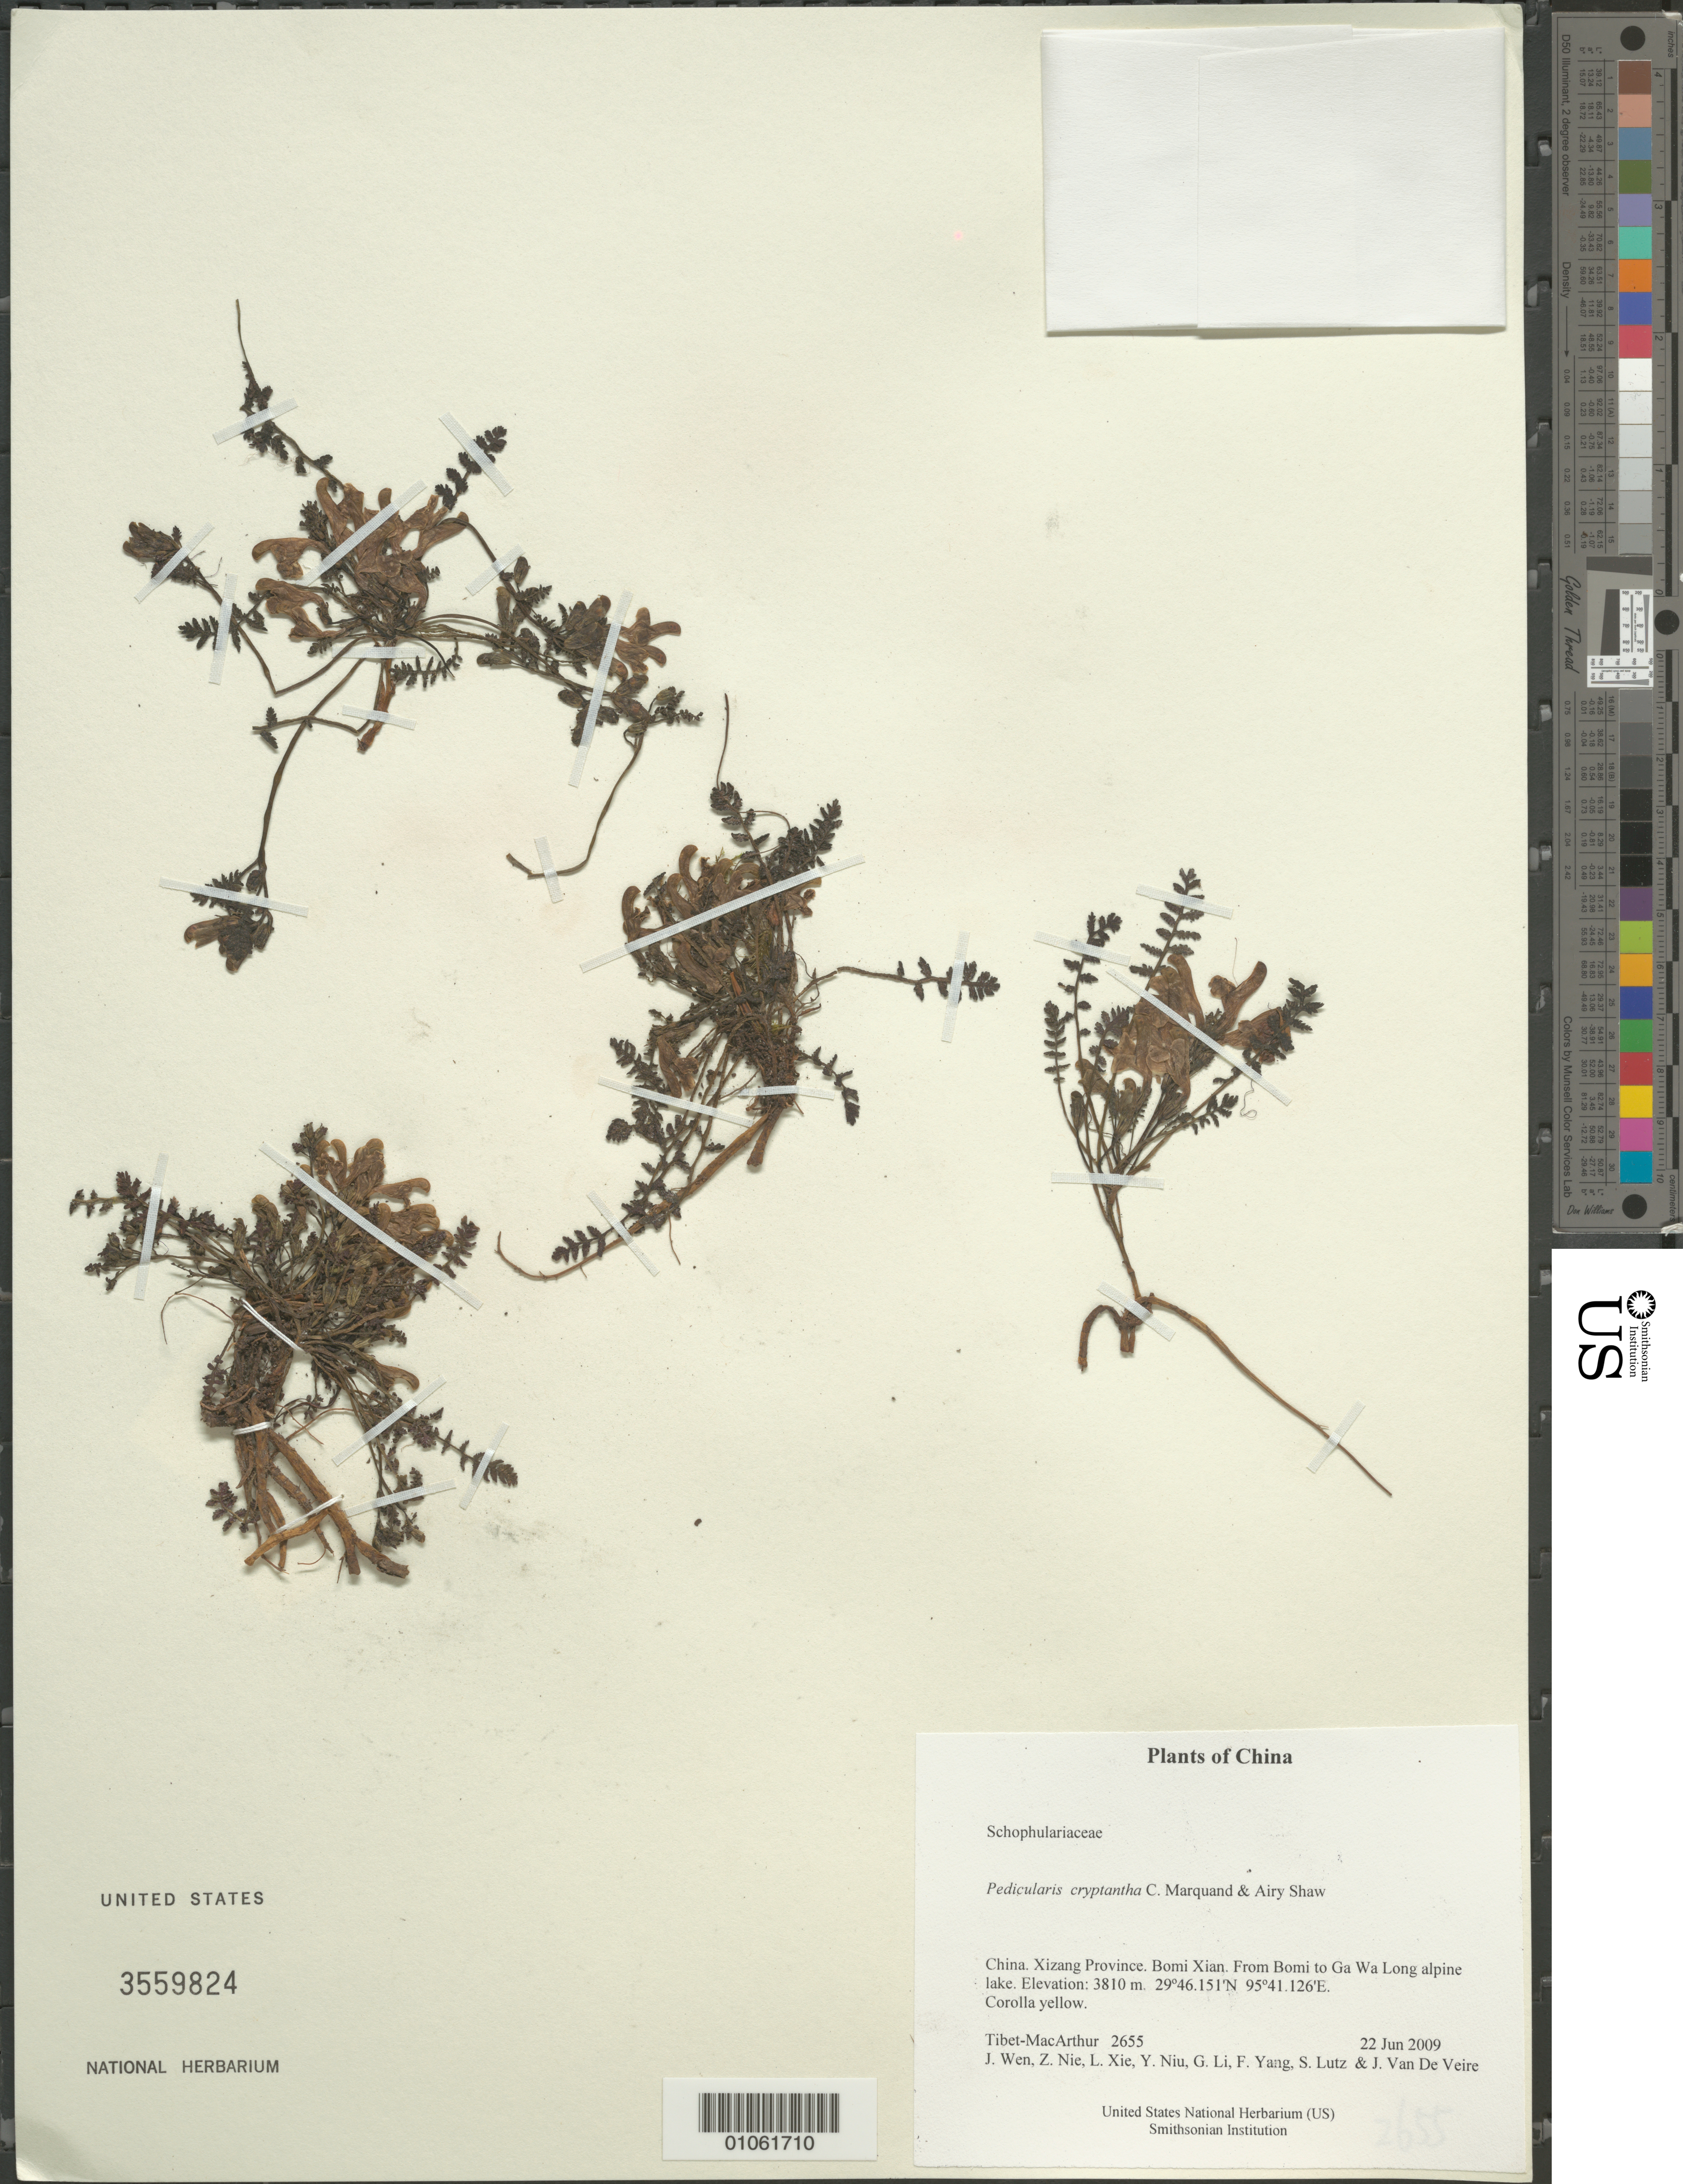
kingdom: Plantae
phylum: Tracheophyta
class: Magnoliopsida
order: Lamiales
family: Orobanchaceae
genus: Pedicularis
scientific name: Pedicularis cryptantha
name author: C. Marquand & Airy Shaw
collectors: Tibet-MacArthur, J. Wen, Z. Nie, L. Xie, Y. Niu, G. Li, F. Yang, S. Lutz & J. Van De Veire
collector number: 2655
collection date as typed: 22 Jun 2009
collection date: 2009-06-22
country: China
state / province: Xizang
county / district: Bomi Xian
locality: From Bomi to Ga Wa Long alpine lake.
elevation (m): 3810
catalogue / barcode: US 3559824